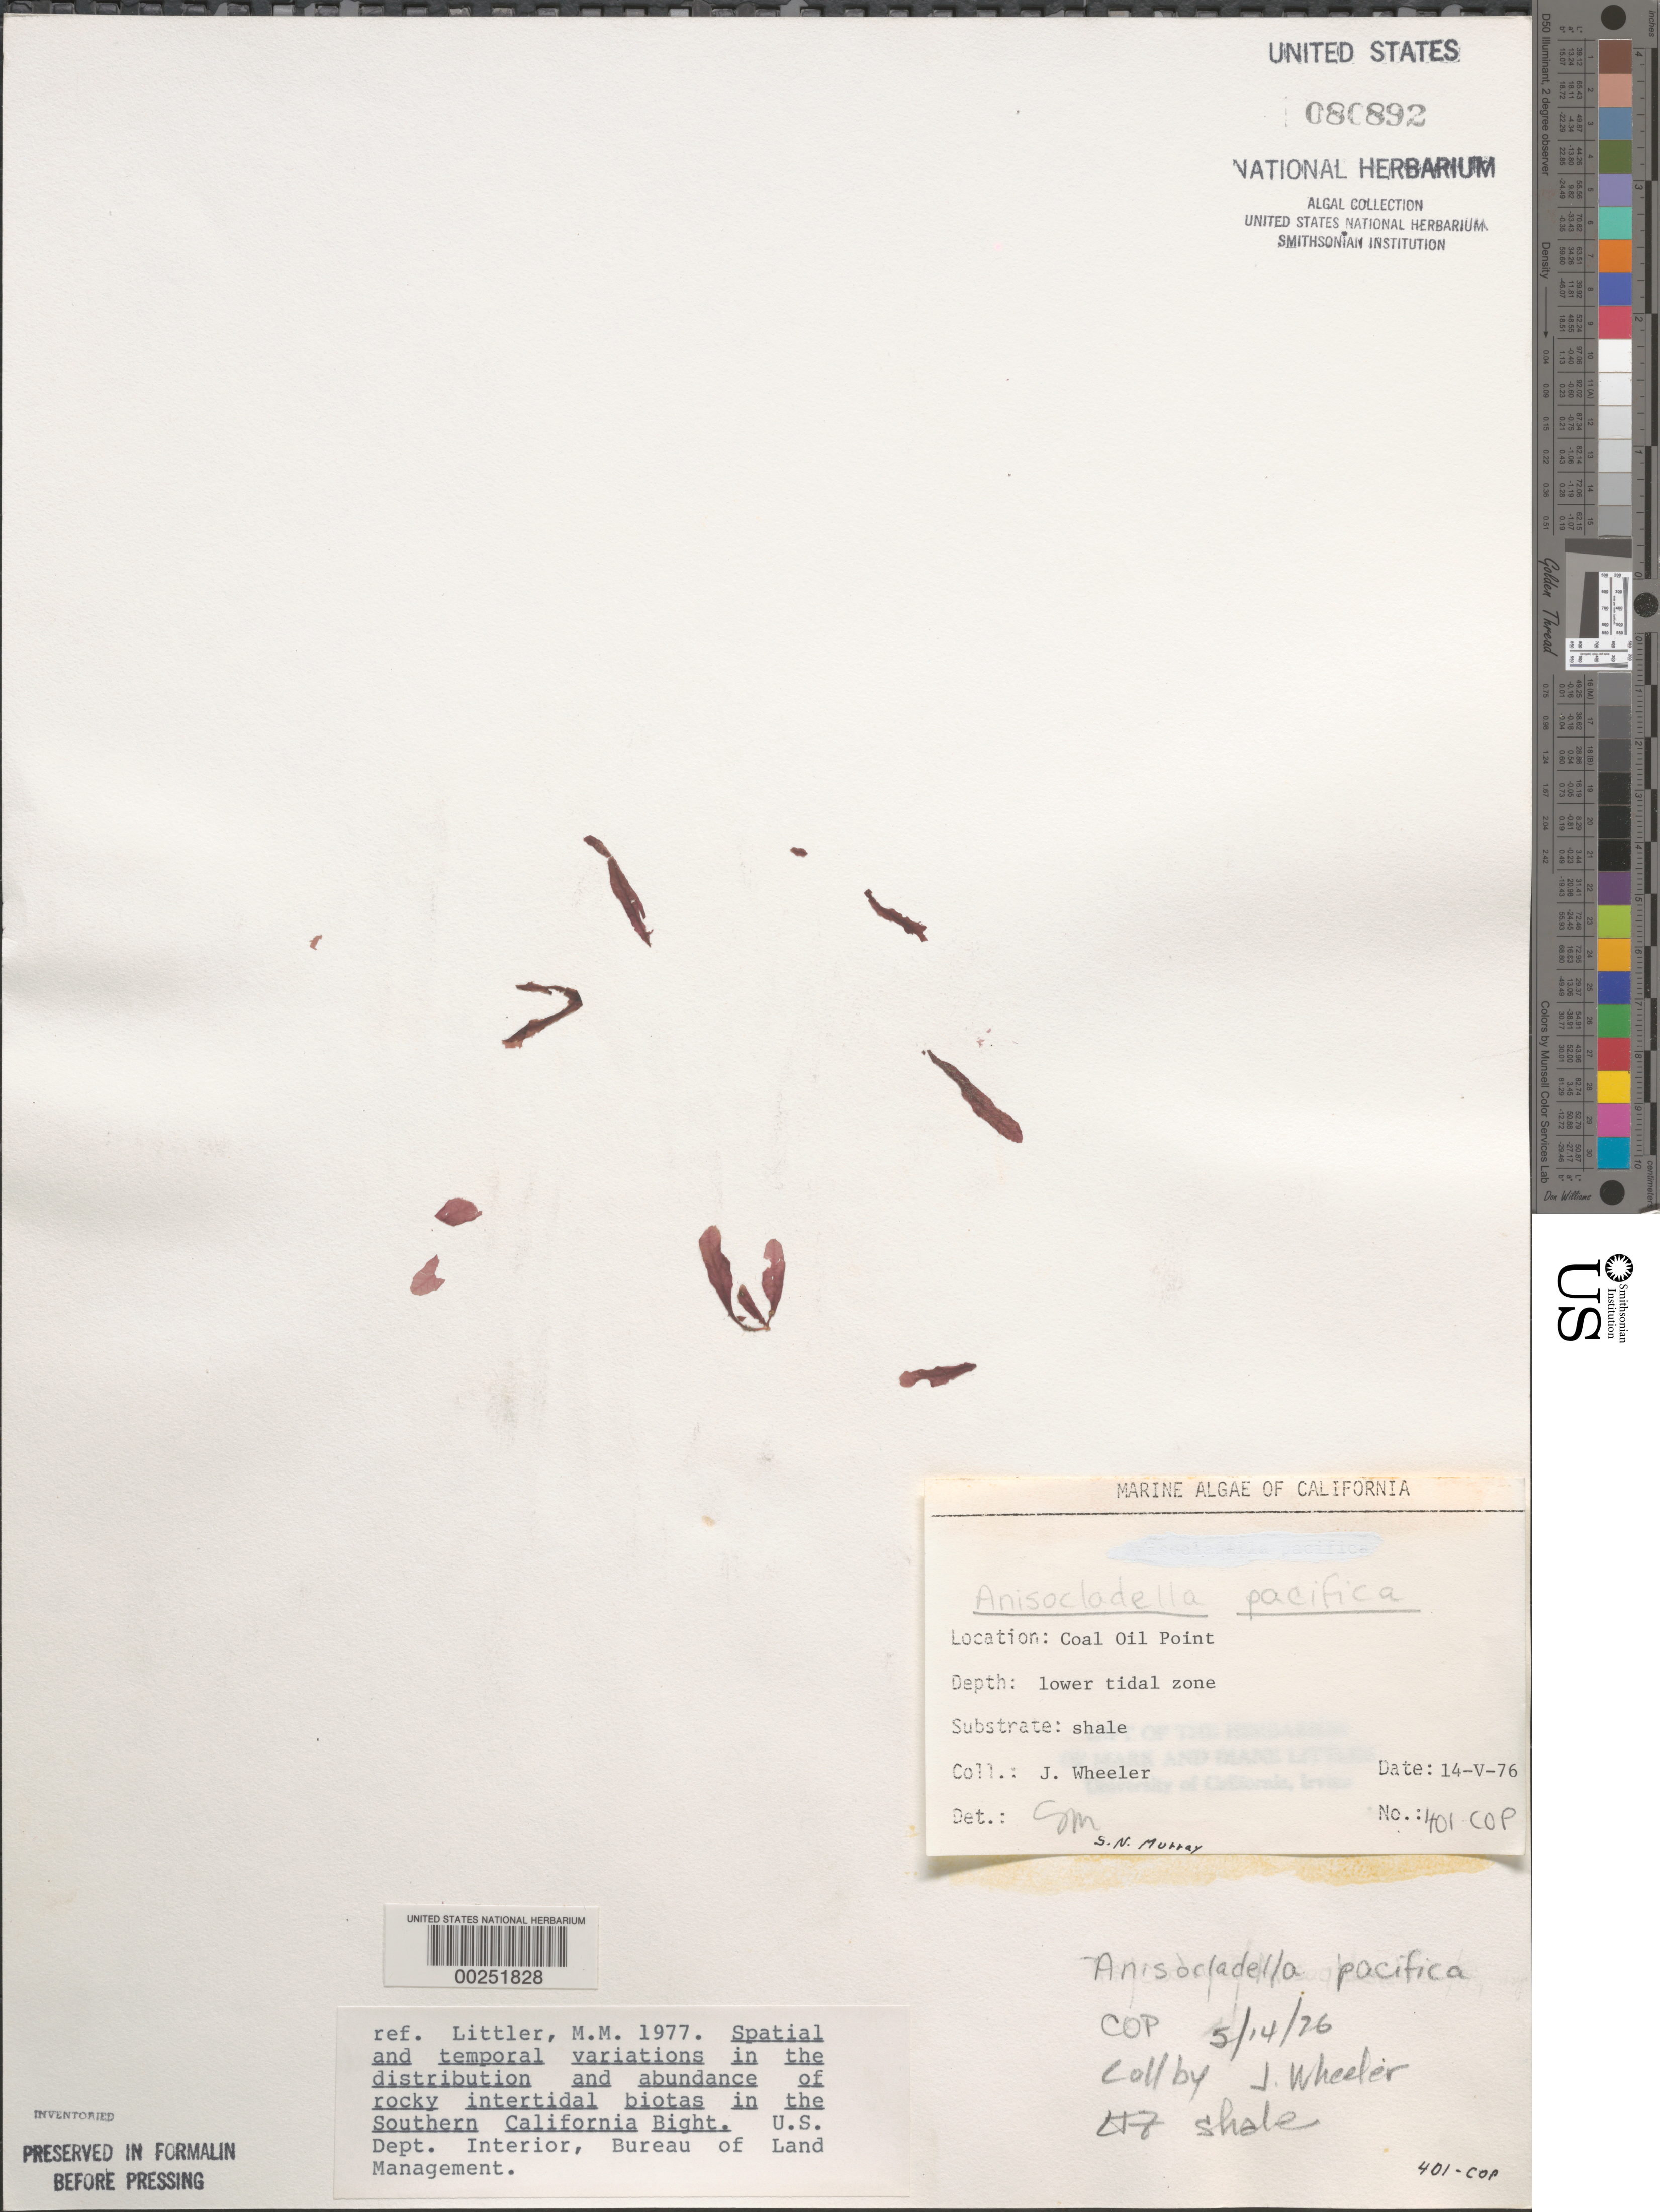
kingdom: Plantae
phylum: Rhodophyta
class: Florideophyceae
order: Ceramiales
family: Delesseriaceae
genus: Anisocladella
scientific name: Anisocladella pacifica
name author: Kylin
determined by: Murray, S. N.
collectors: J. L. Wheeler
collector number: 401-cop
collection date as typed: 14 May 1976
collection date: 1976-05-14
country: United States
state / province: California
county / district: Santa Barbara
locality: Coal Oil Point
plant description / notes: BLM-SOCALBIGHT Rocky Intertidal Survey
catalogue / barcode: US 80892